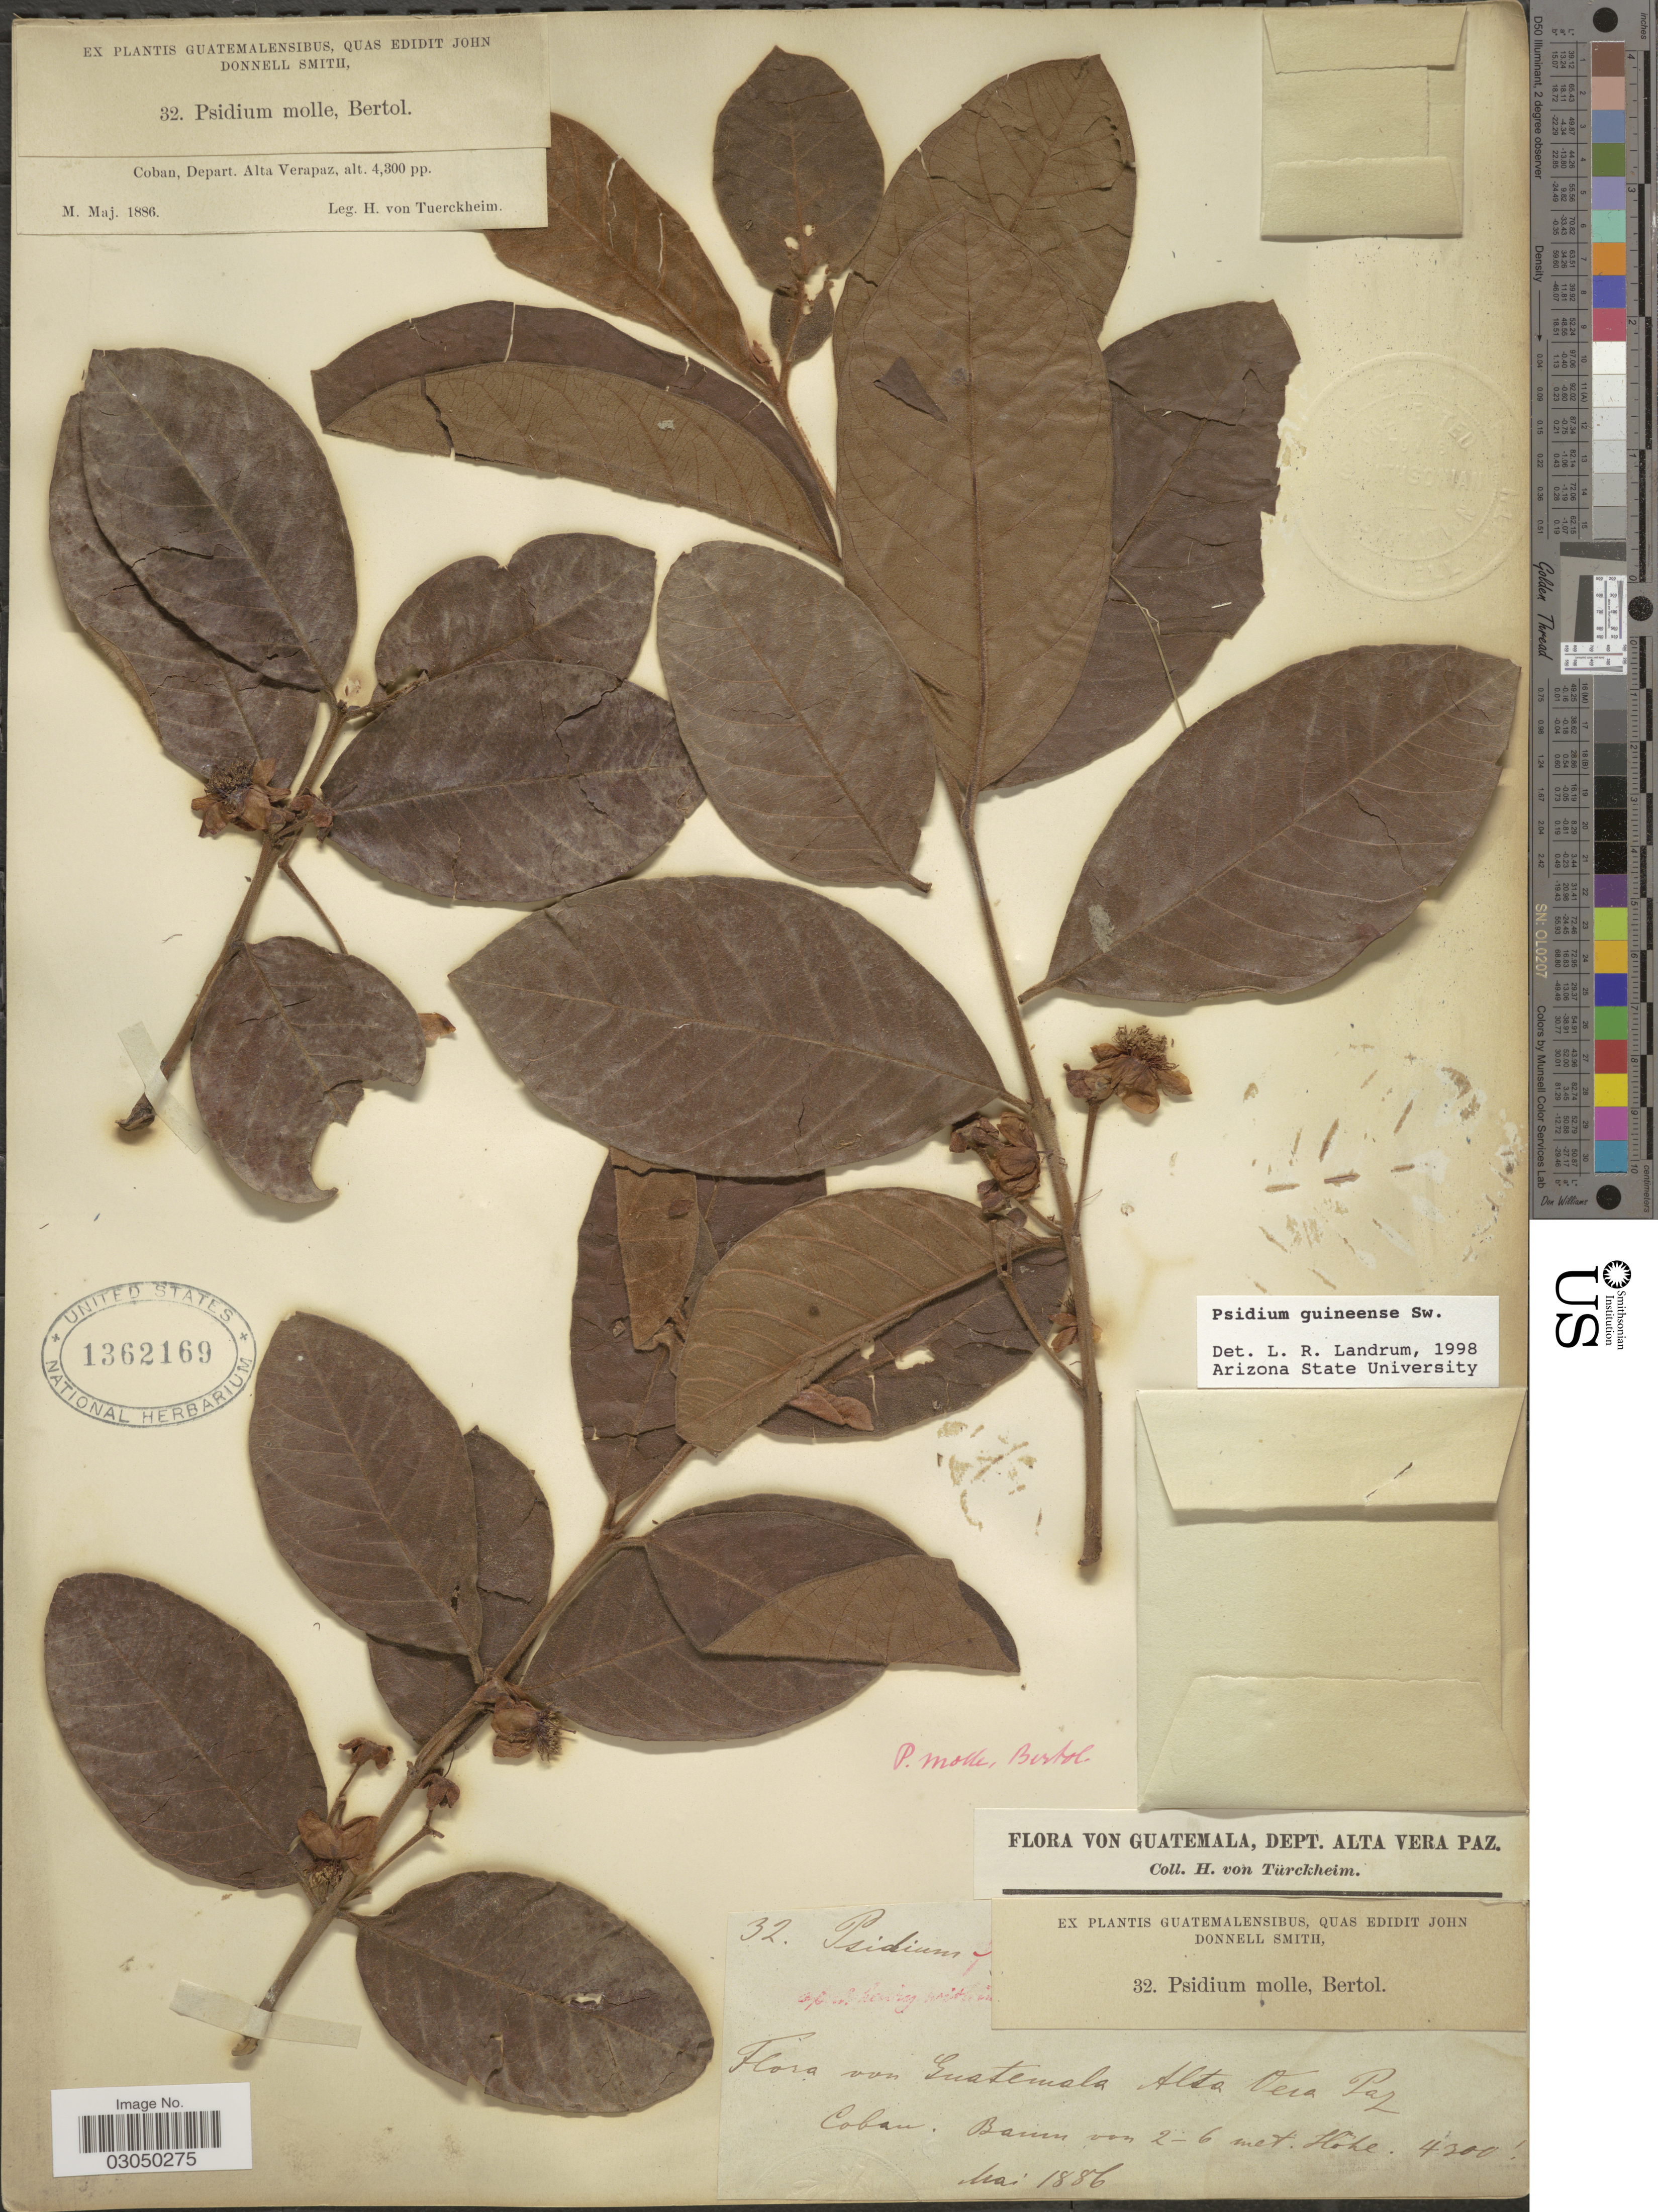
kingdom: Plantae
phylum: Tracheophyta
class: Magnoliopsida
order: Myrtales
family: Myrtaceae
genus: Psidium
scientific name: Psidium guineense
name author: Sw.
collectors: H. von Türckheim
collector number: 32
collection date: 1886-05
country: Guatemala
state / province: Alta Verapaz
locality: Coban, Depart. Alta Verapaz.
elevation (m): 1311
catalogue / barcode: US 1362169